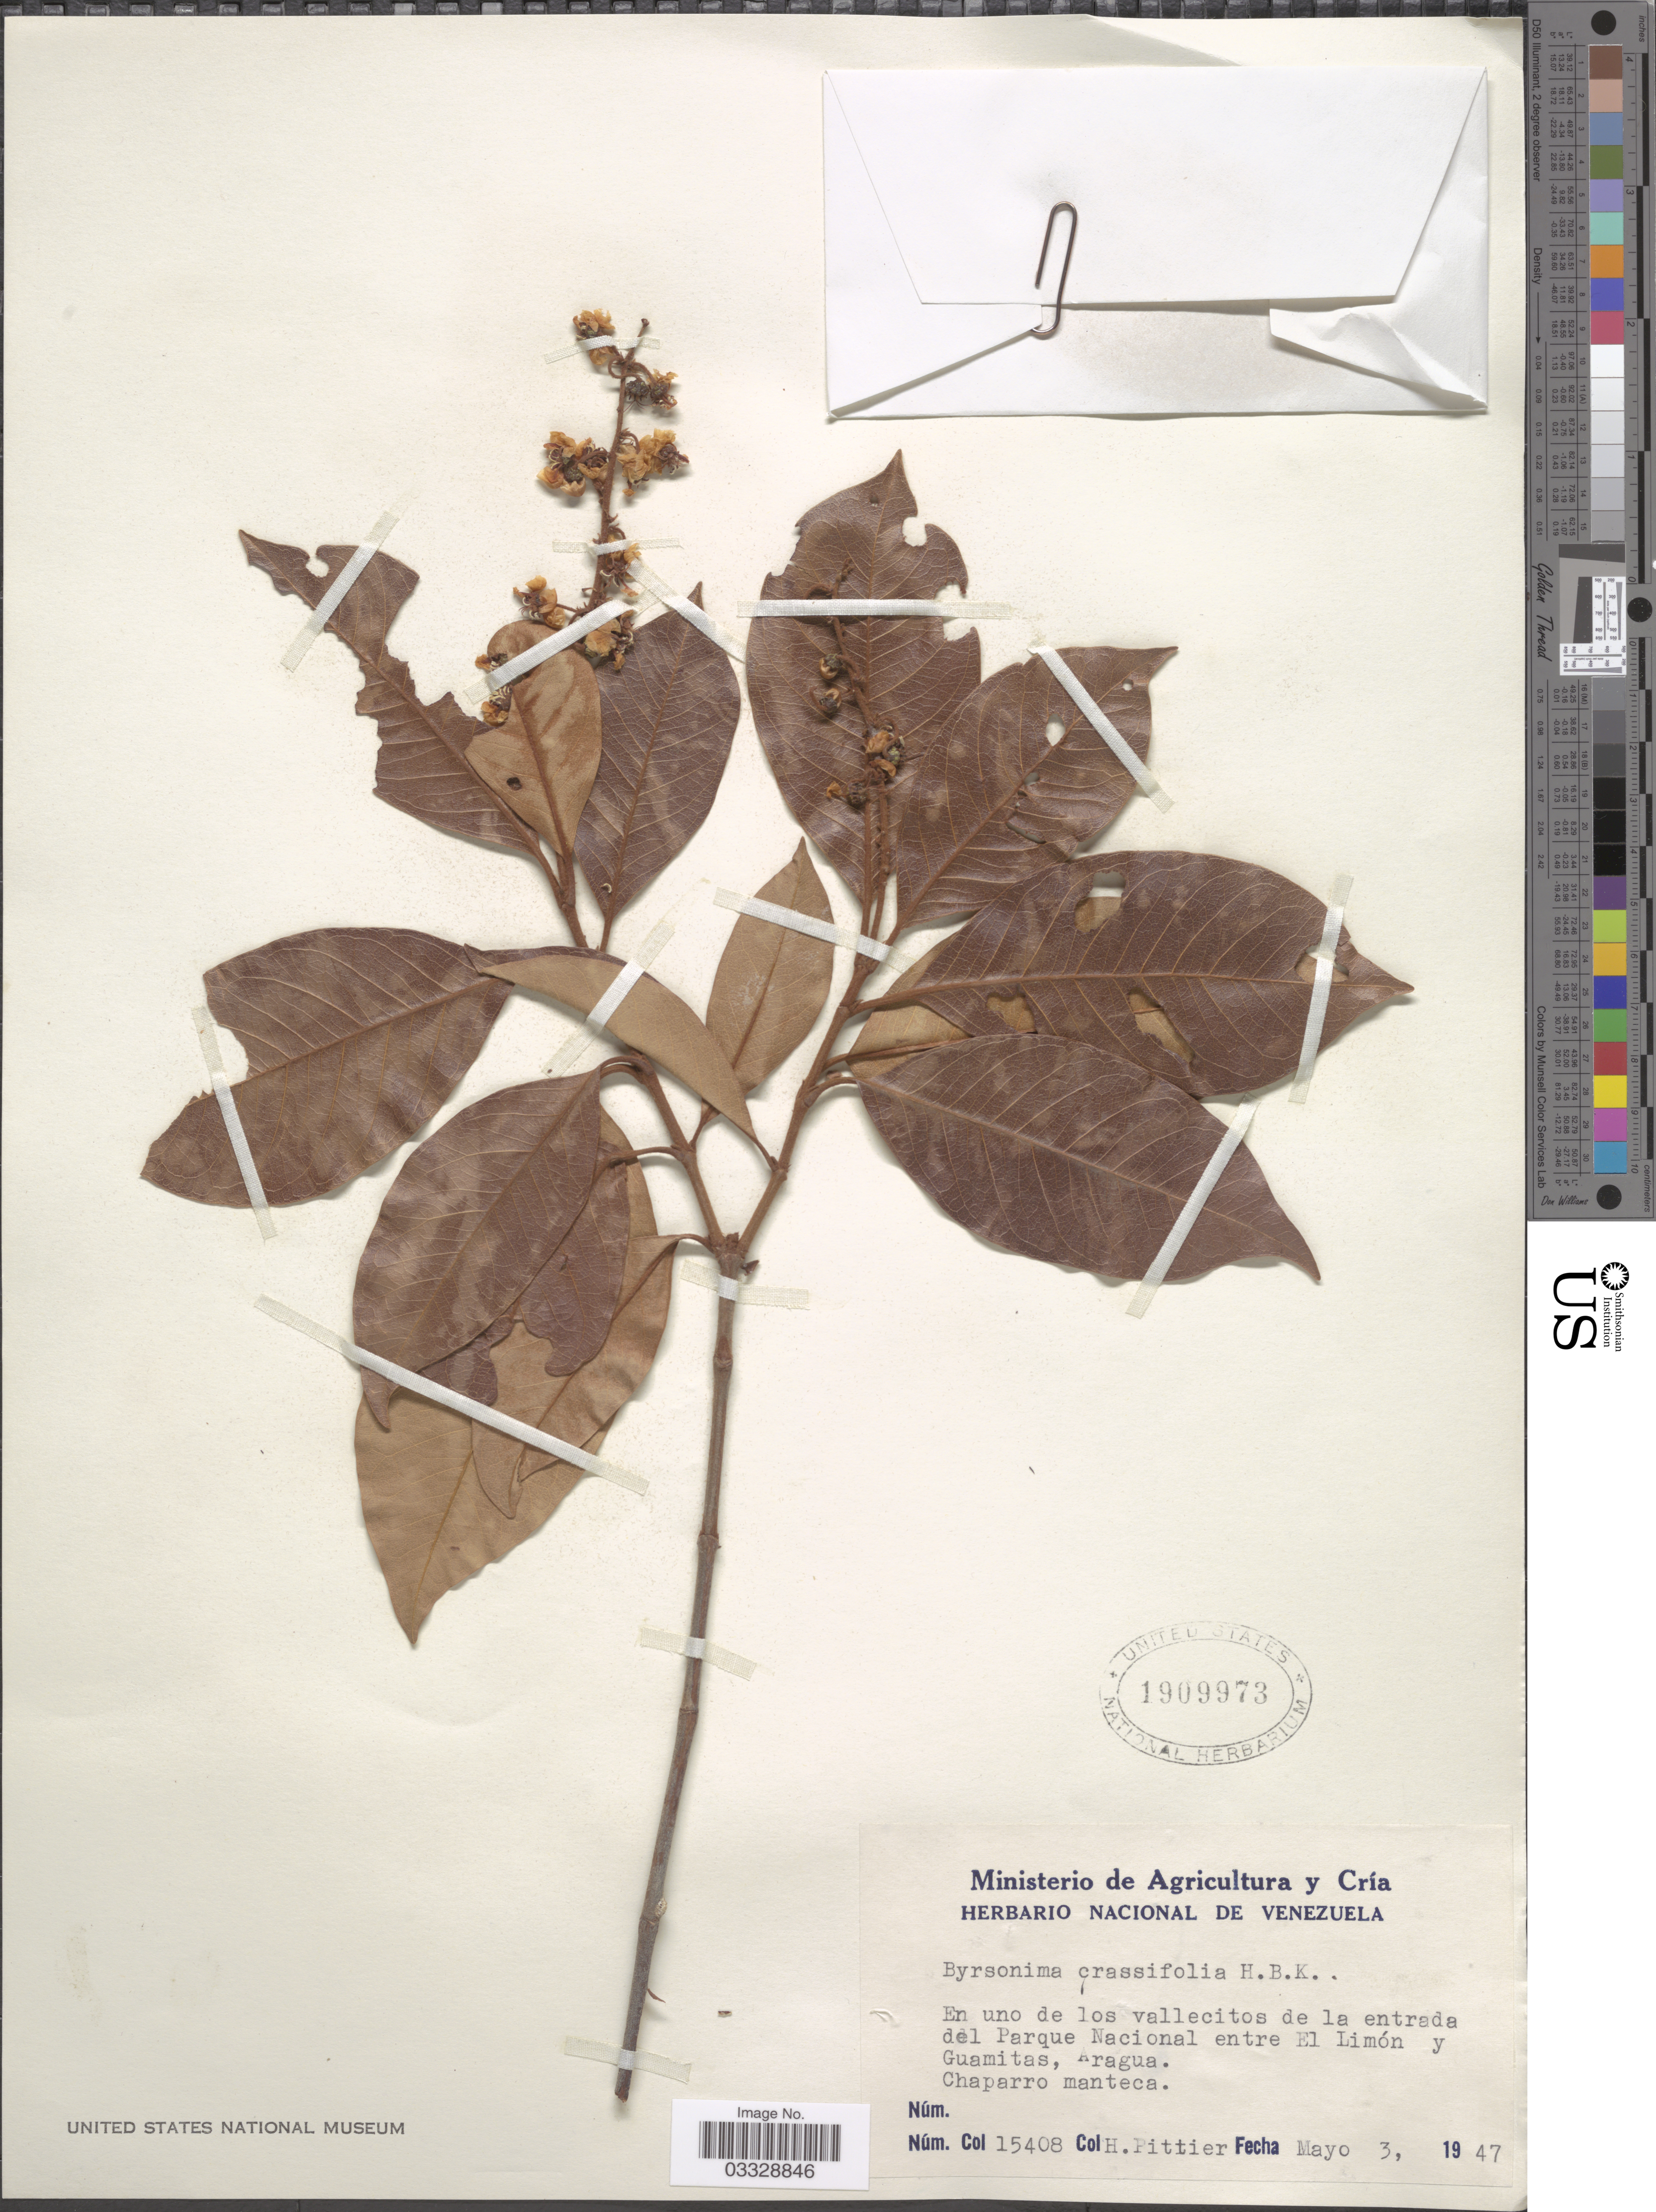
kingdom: Plantae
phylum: Tracheophyta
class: Magnoliopsida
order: Malpighiales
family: Malpighiaceae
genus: Byrsonima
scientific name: Byrsonima crassifolia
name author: (L.) Kunth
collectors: H. F. Pittier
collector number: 15408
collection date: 1947-05-03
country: Venezuela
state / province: Aragua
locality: En uno de los vallecitos de la entrada del Parque Nacional entre El Limón y Guamitas. Chaparro manteca.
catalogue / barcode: US 1909973